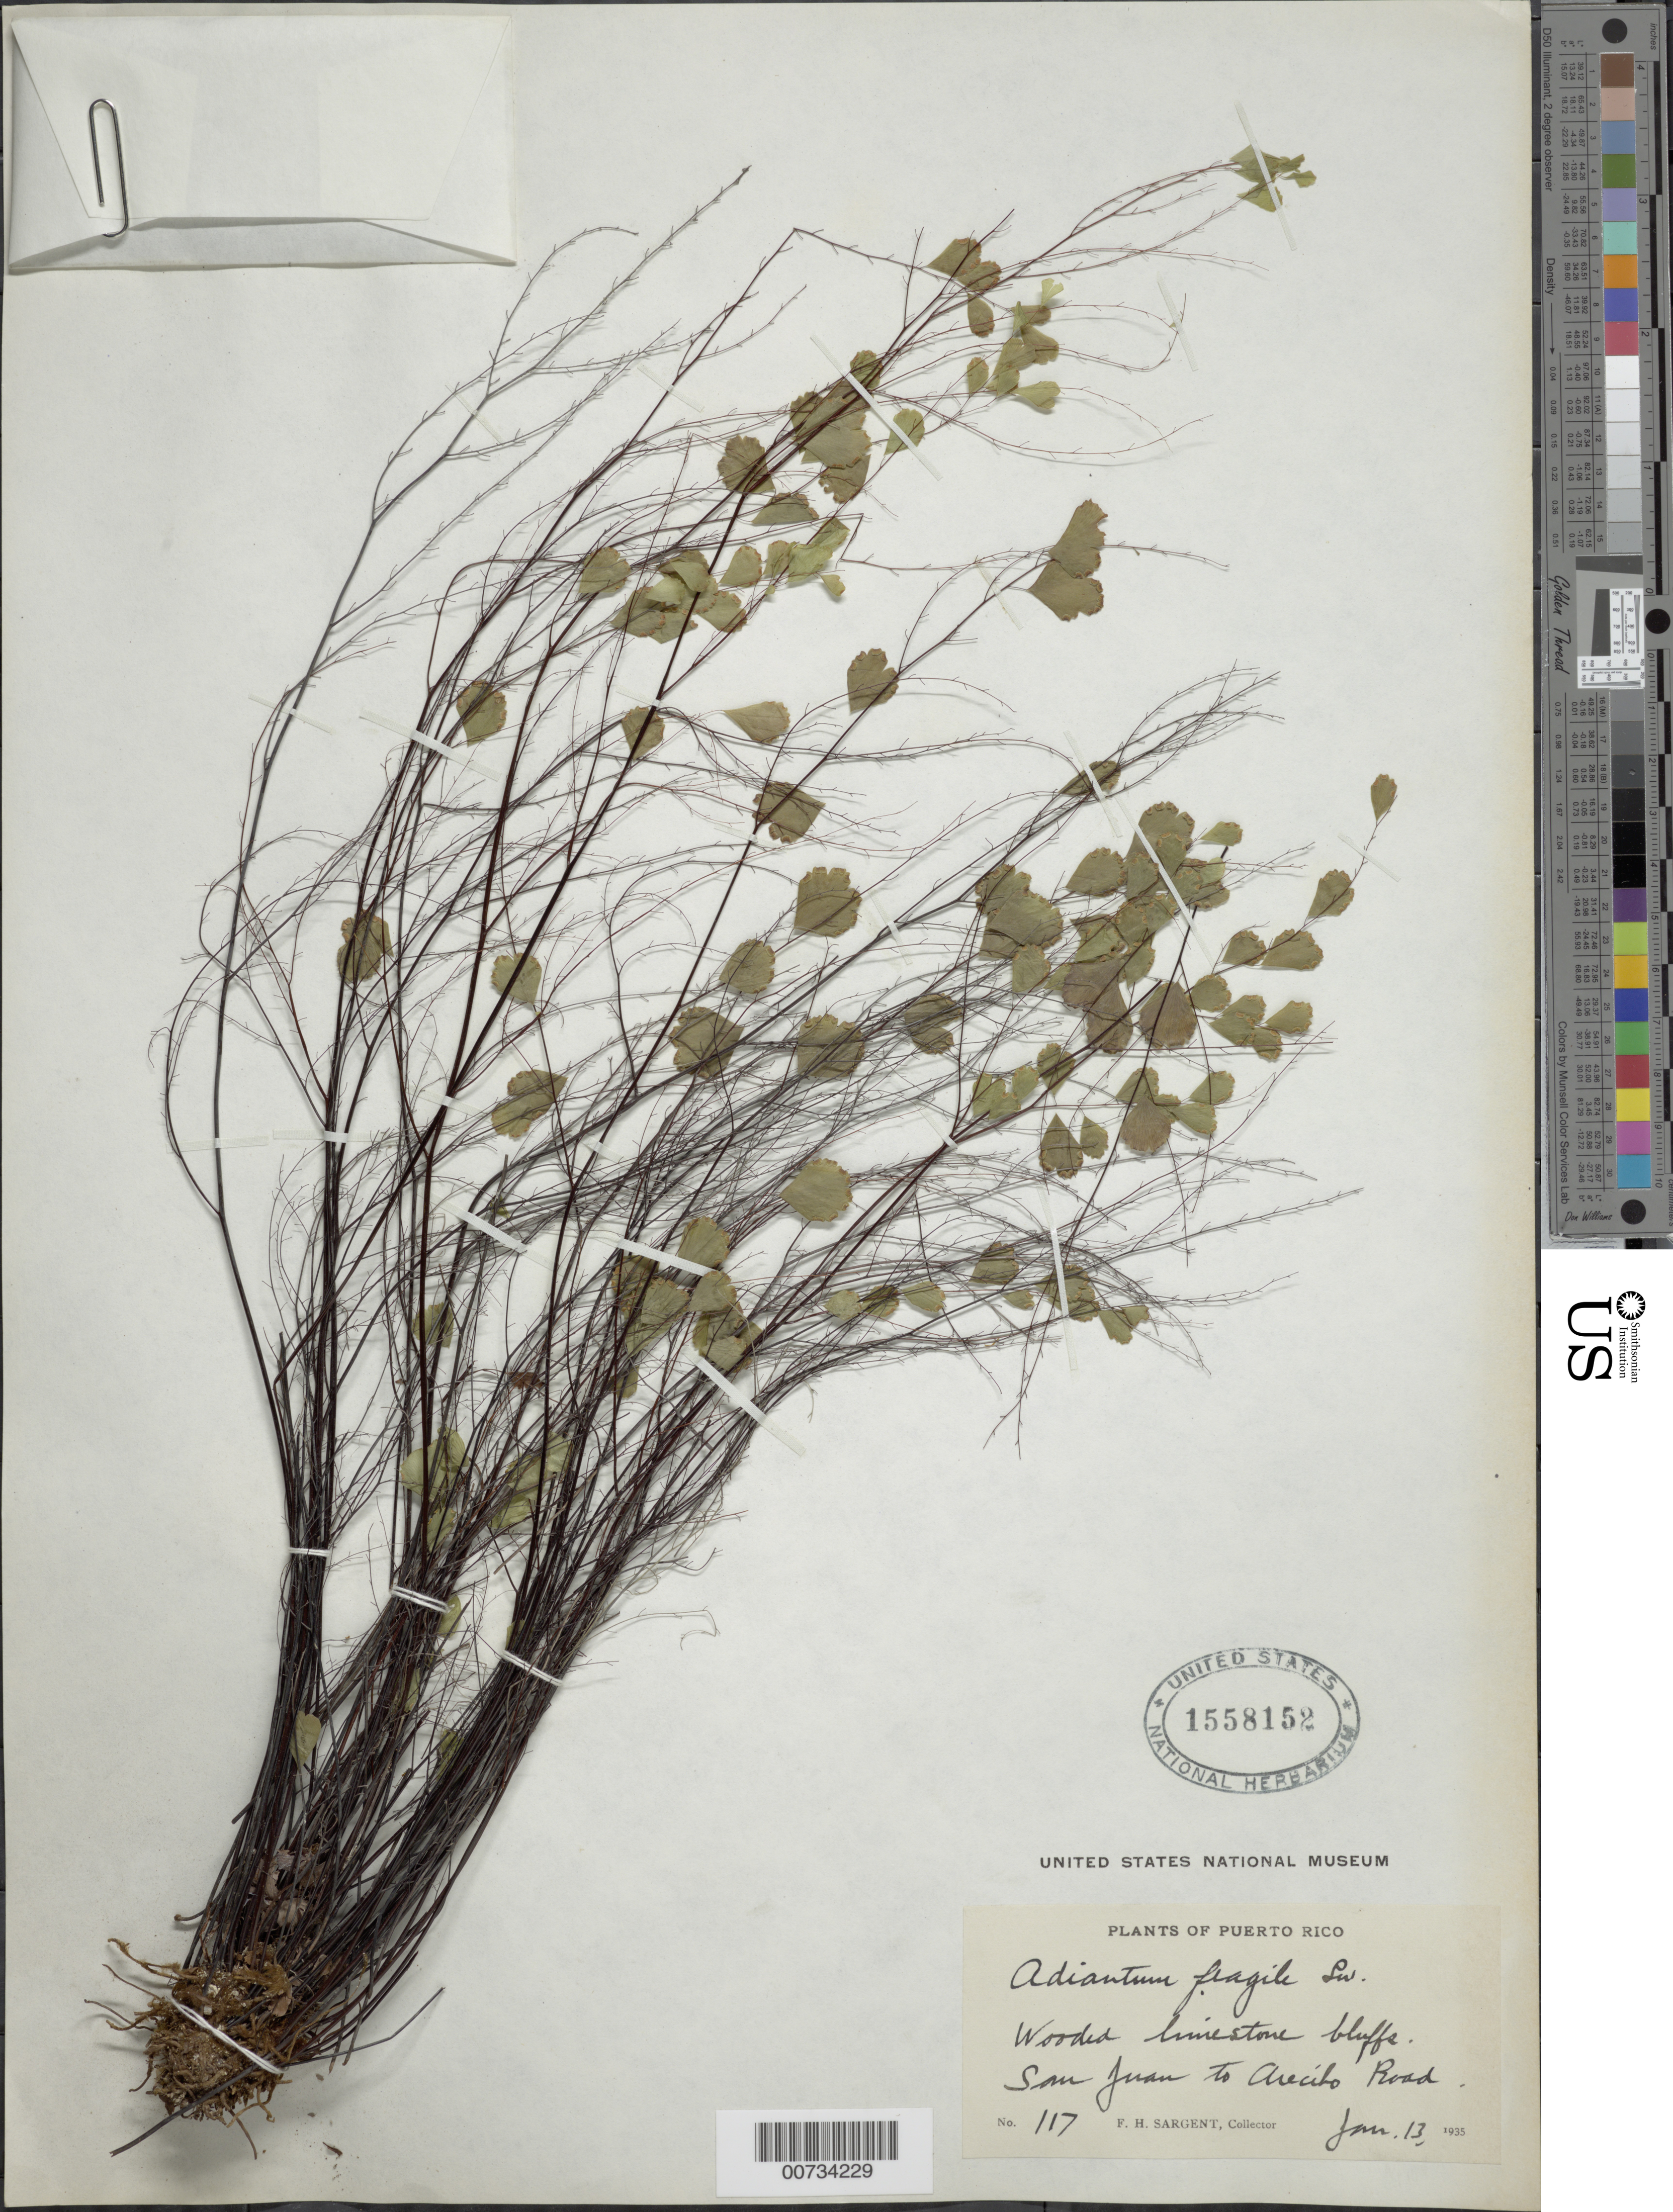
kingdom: Plantae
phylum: Tracheophyta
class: Polypodiopsida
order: Polypodiales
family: Pteridaceae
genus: Adiantum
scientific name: Adiantum fragile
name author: Sw.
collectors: F. H. Sargent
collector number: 117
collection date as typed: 13 Jan 1935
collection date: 1935-01-13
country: Puerto Rico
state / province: Arecibo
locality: San Juan to Arecibo Road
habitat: Wooded limestone bluffs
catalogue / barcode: US 1558152